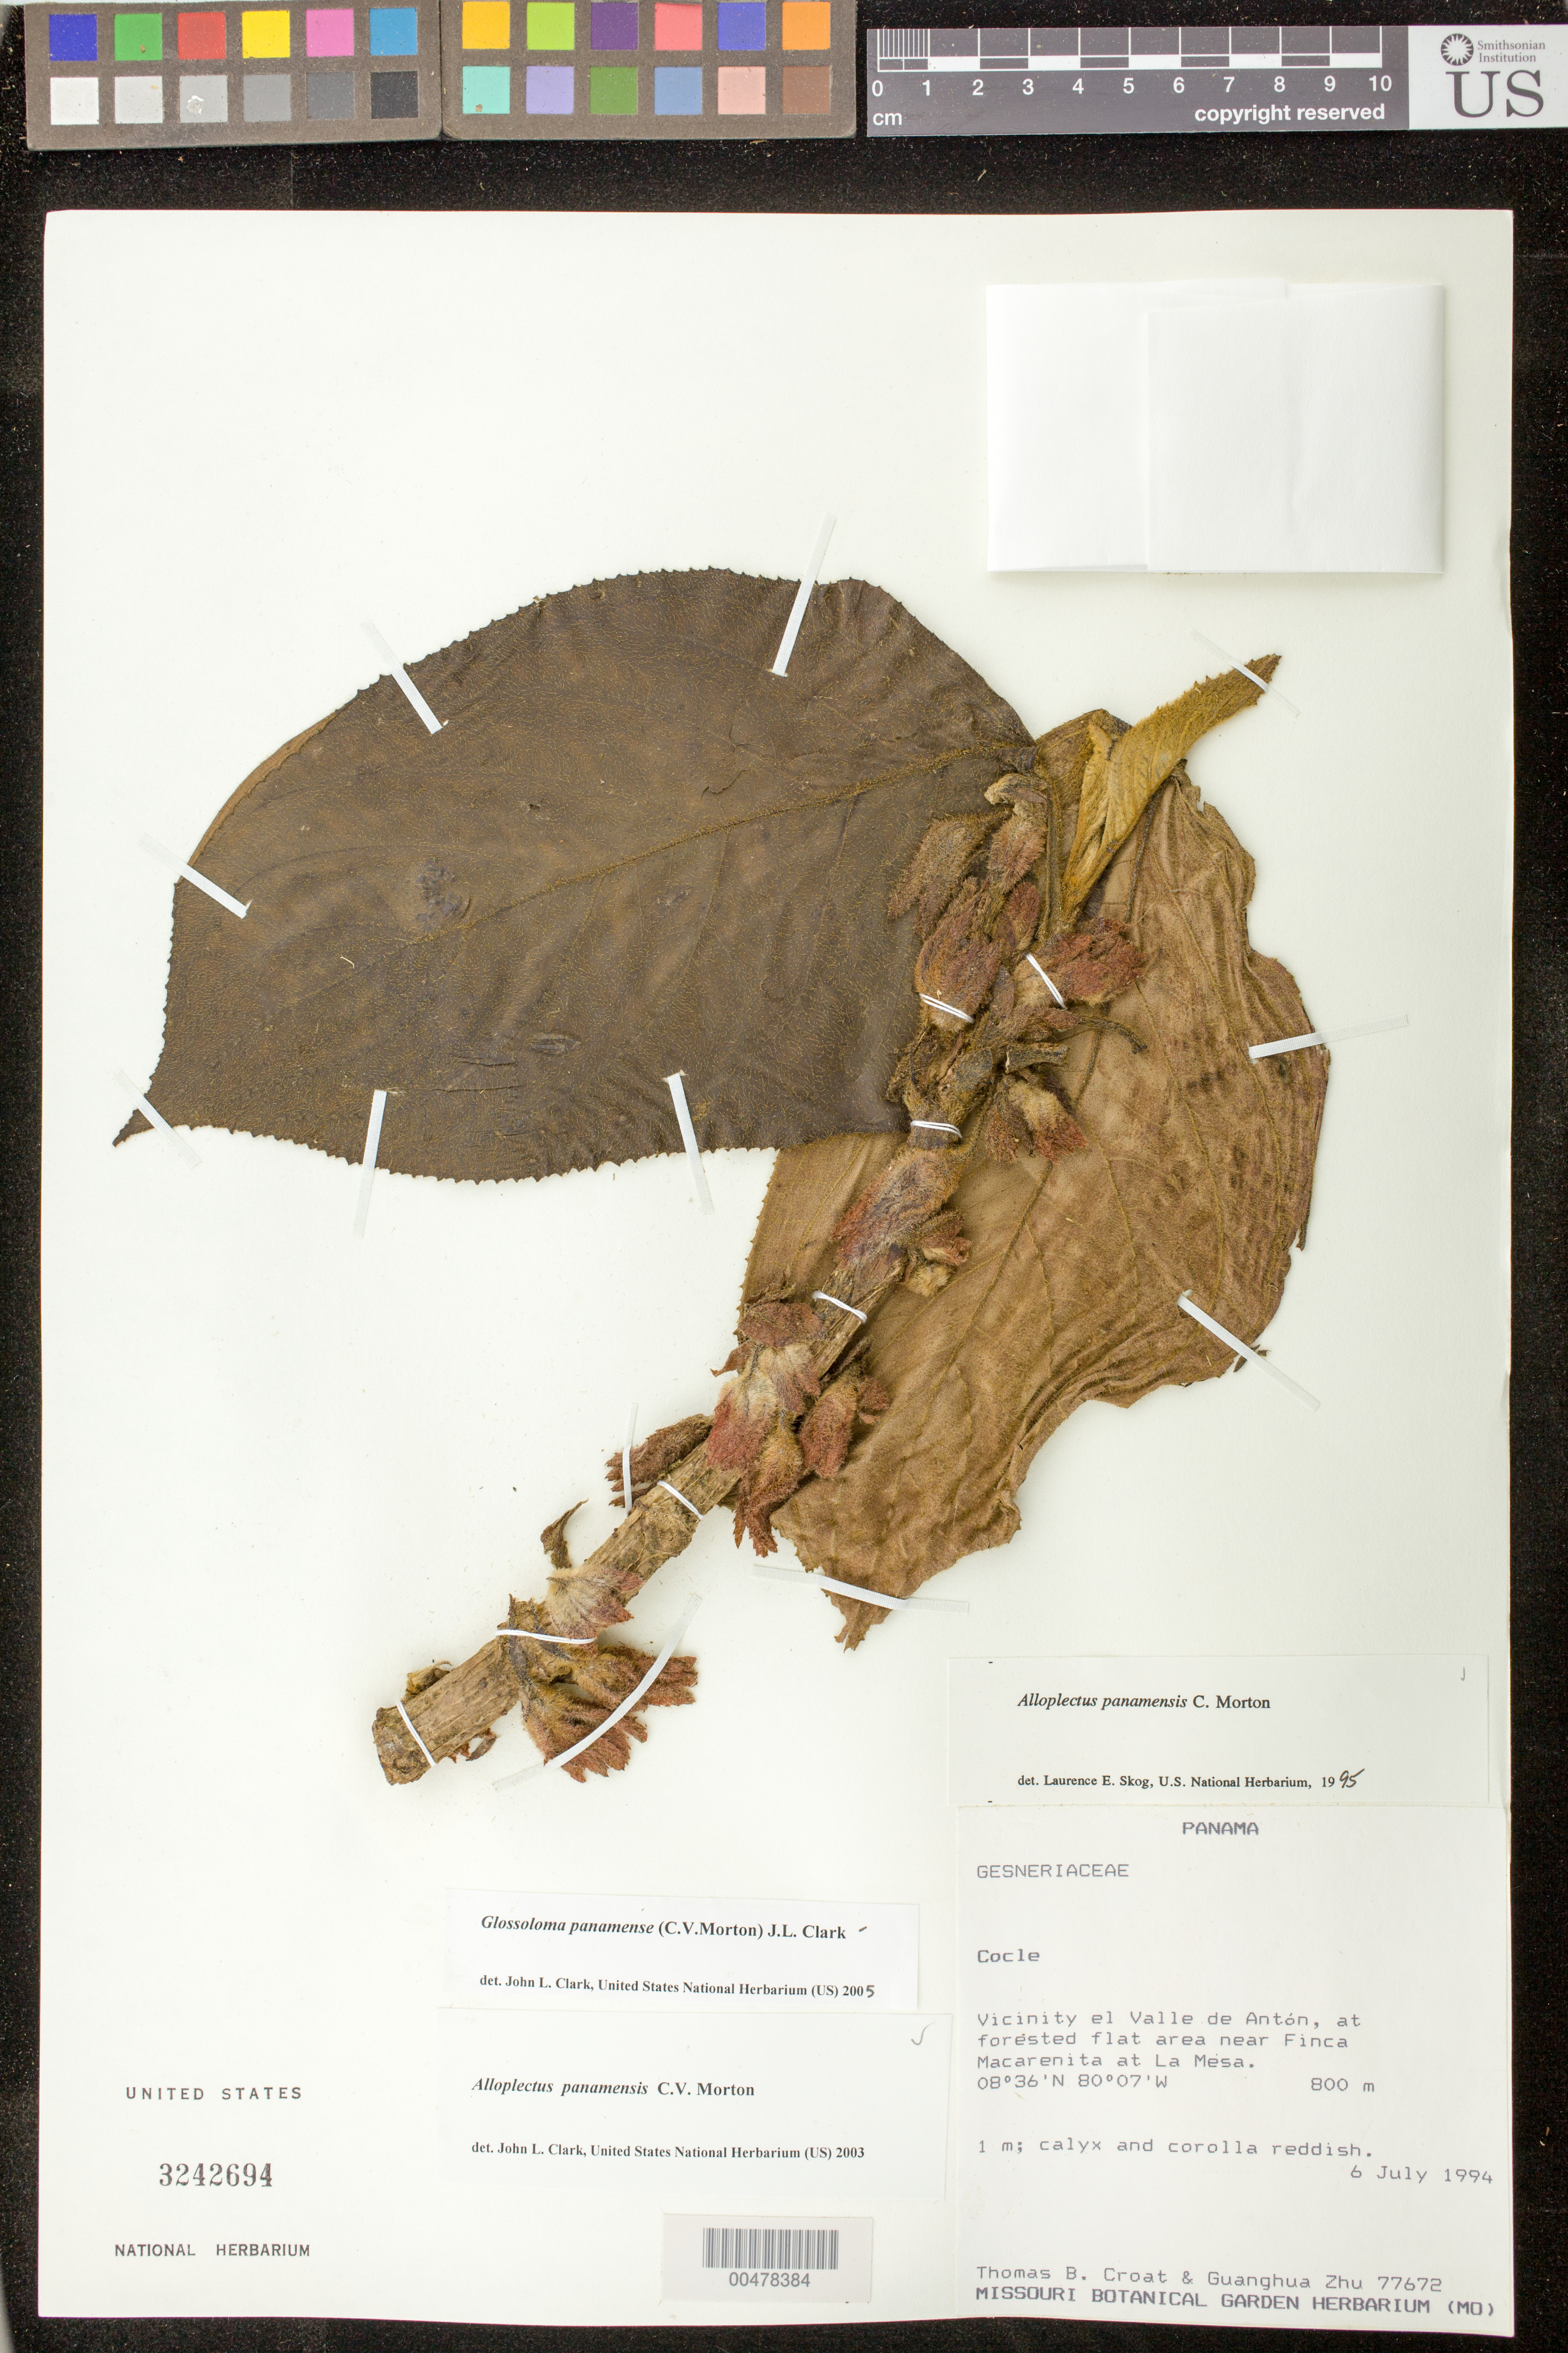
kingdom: Plantae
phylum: Tracheophyta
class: Magnoliopsida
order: Lamiales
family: Gesneriaceae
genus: Glossoloma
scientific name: Glossoloma panamense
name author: (C.V. Morton) J.L. Clark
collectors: T. B. Croat & G. H. Zhu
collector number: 77672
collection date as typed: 06 Jul 1994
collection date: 1994-07-06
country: Panama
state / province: Coclé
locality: Vic. el Valle de Antón, near Finca Macarenita at La Mesa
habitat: forested flat area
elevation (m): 800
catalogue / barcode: US 3242694